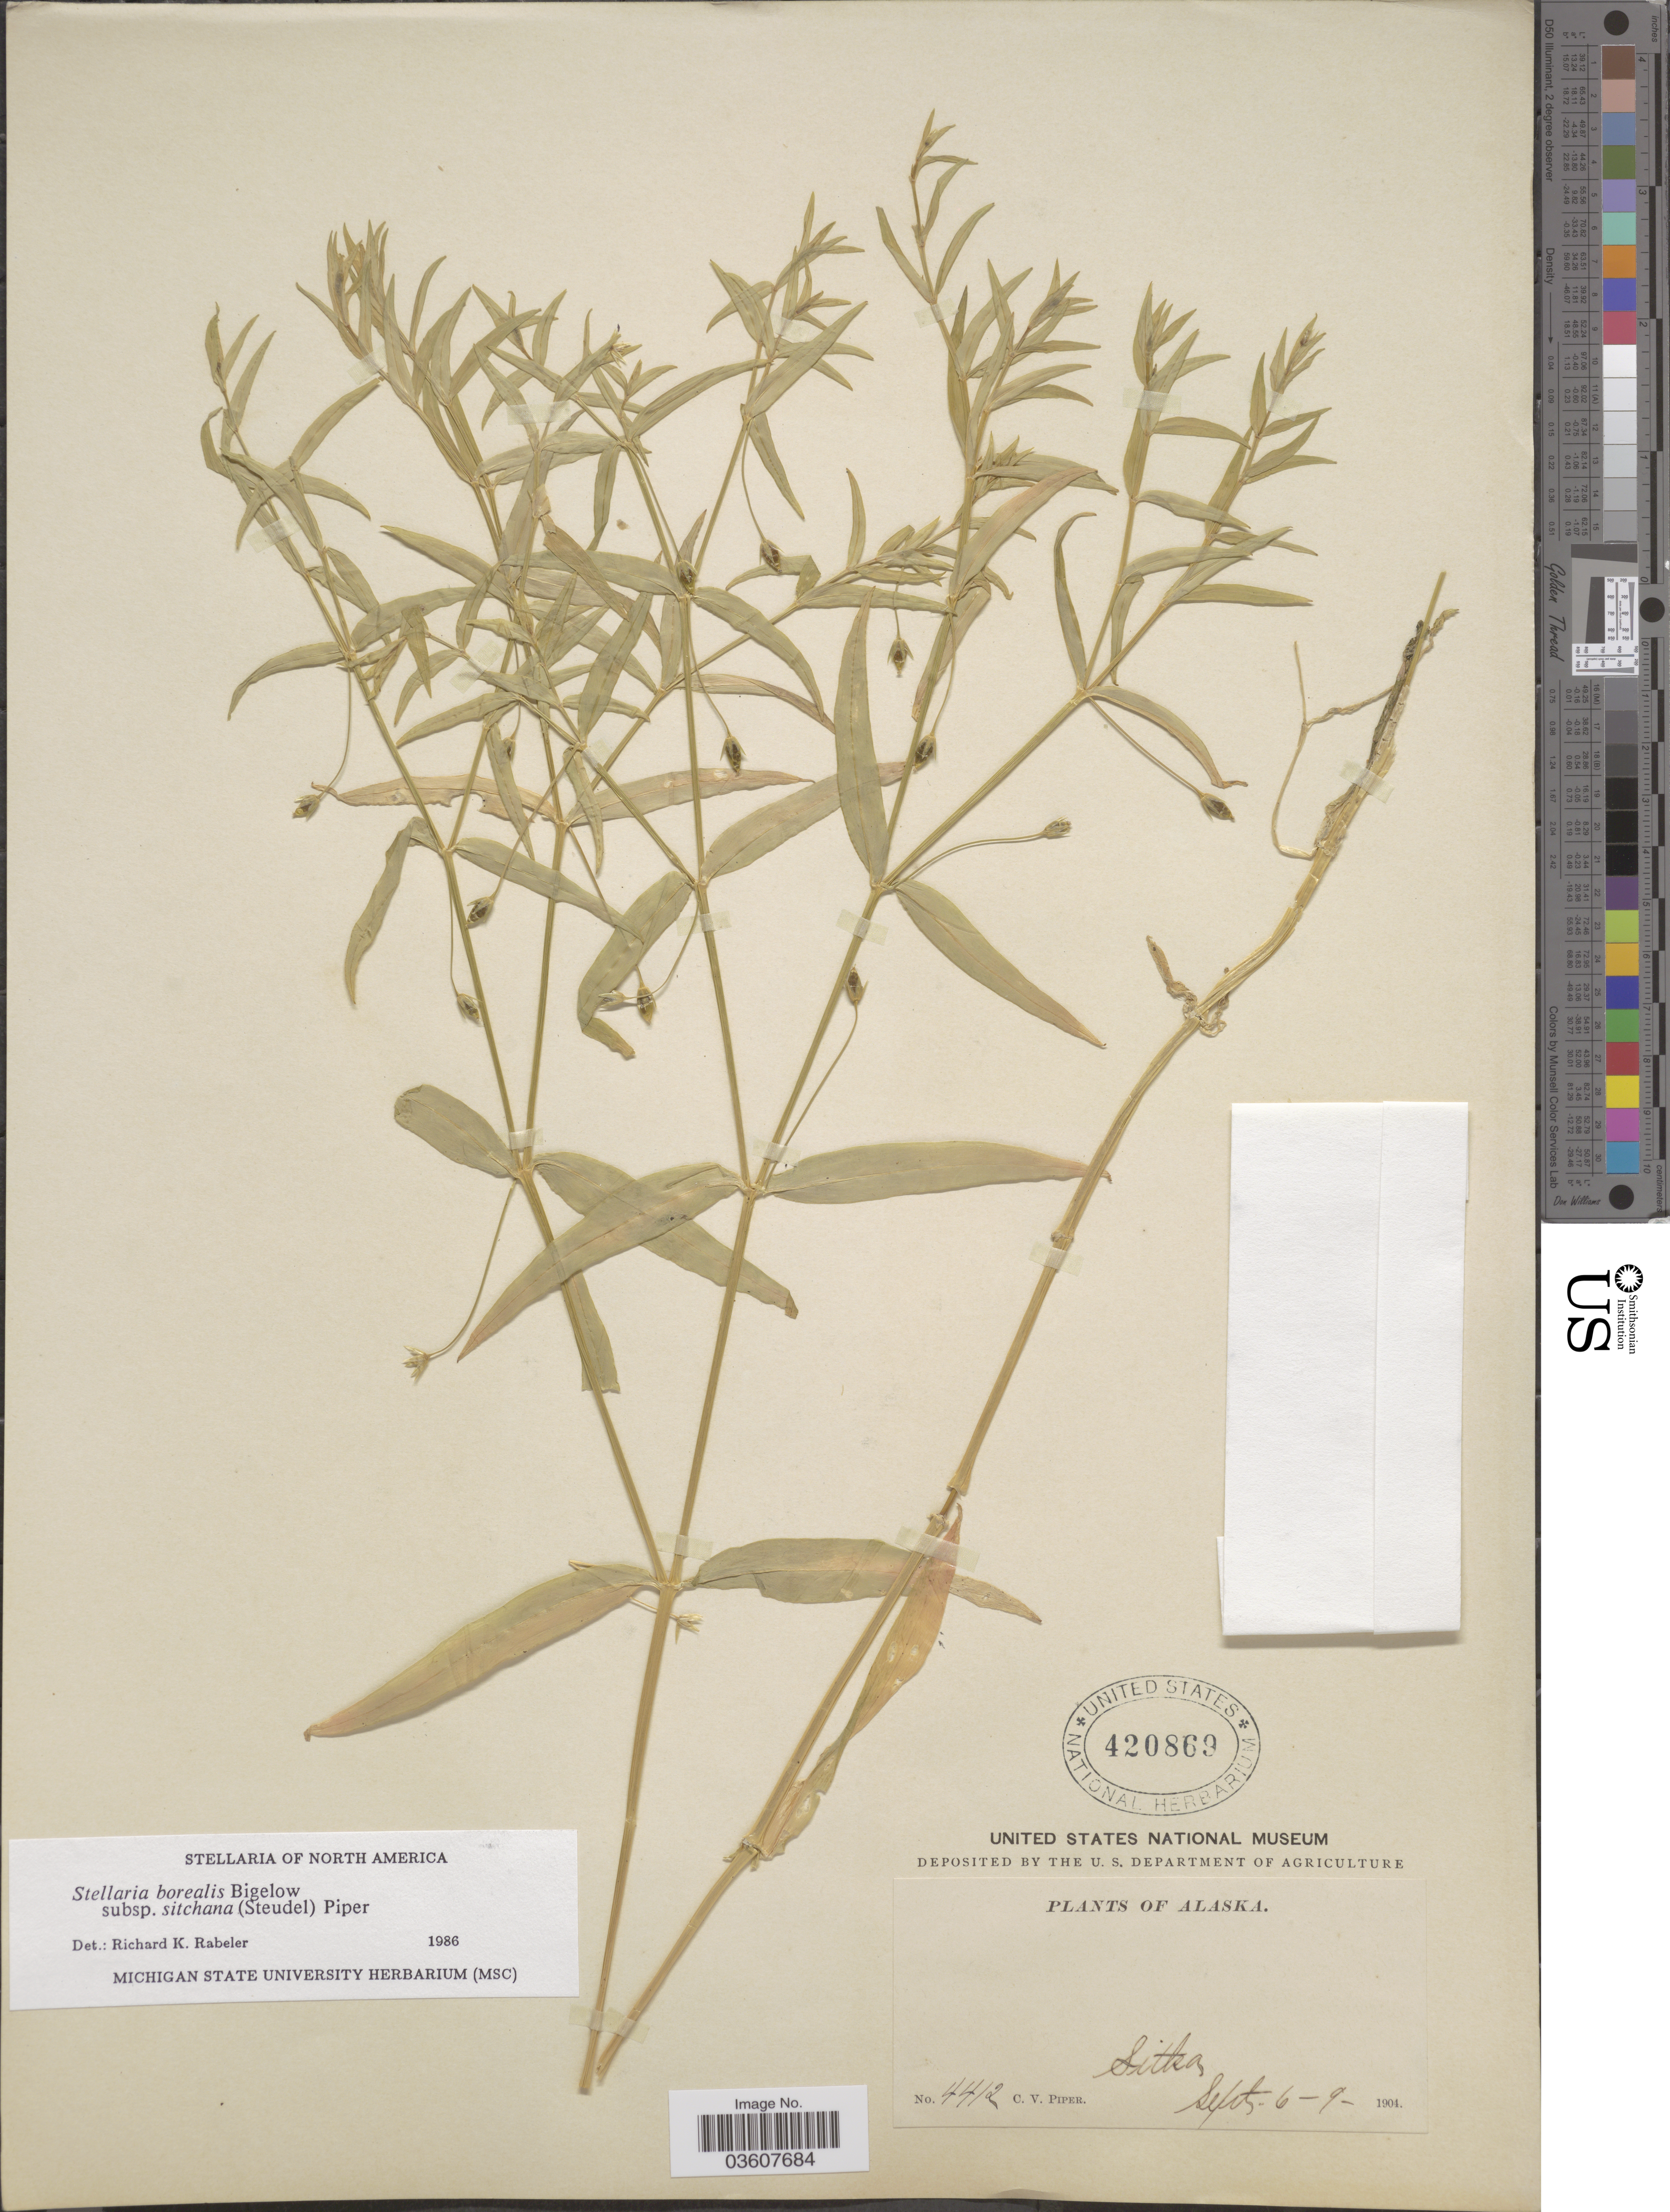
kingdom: Plantae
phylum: Tracheophyta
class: Magnoliopsida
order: Caryophyllales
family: Caryophyllaceae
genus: Stellaria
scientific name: Stellaria borealis subsp. sitchana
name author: (Steud.) Piper & Beattie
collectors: C. V. Piper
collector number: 4412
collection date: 1904-09-06/1904-09-09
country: United States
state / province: Alaska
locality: Sitka.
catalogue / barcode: US 420869